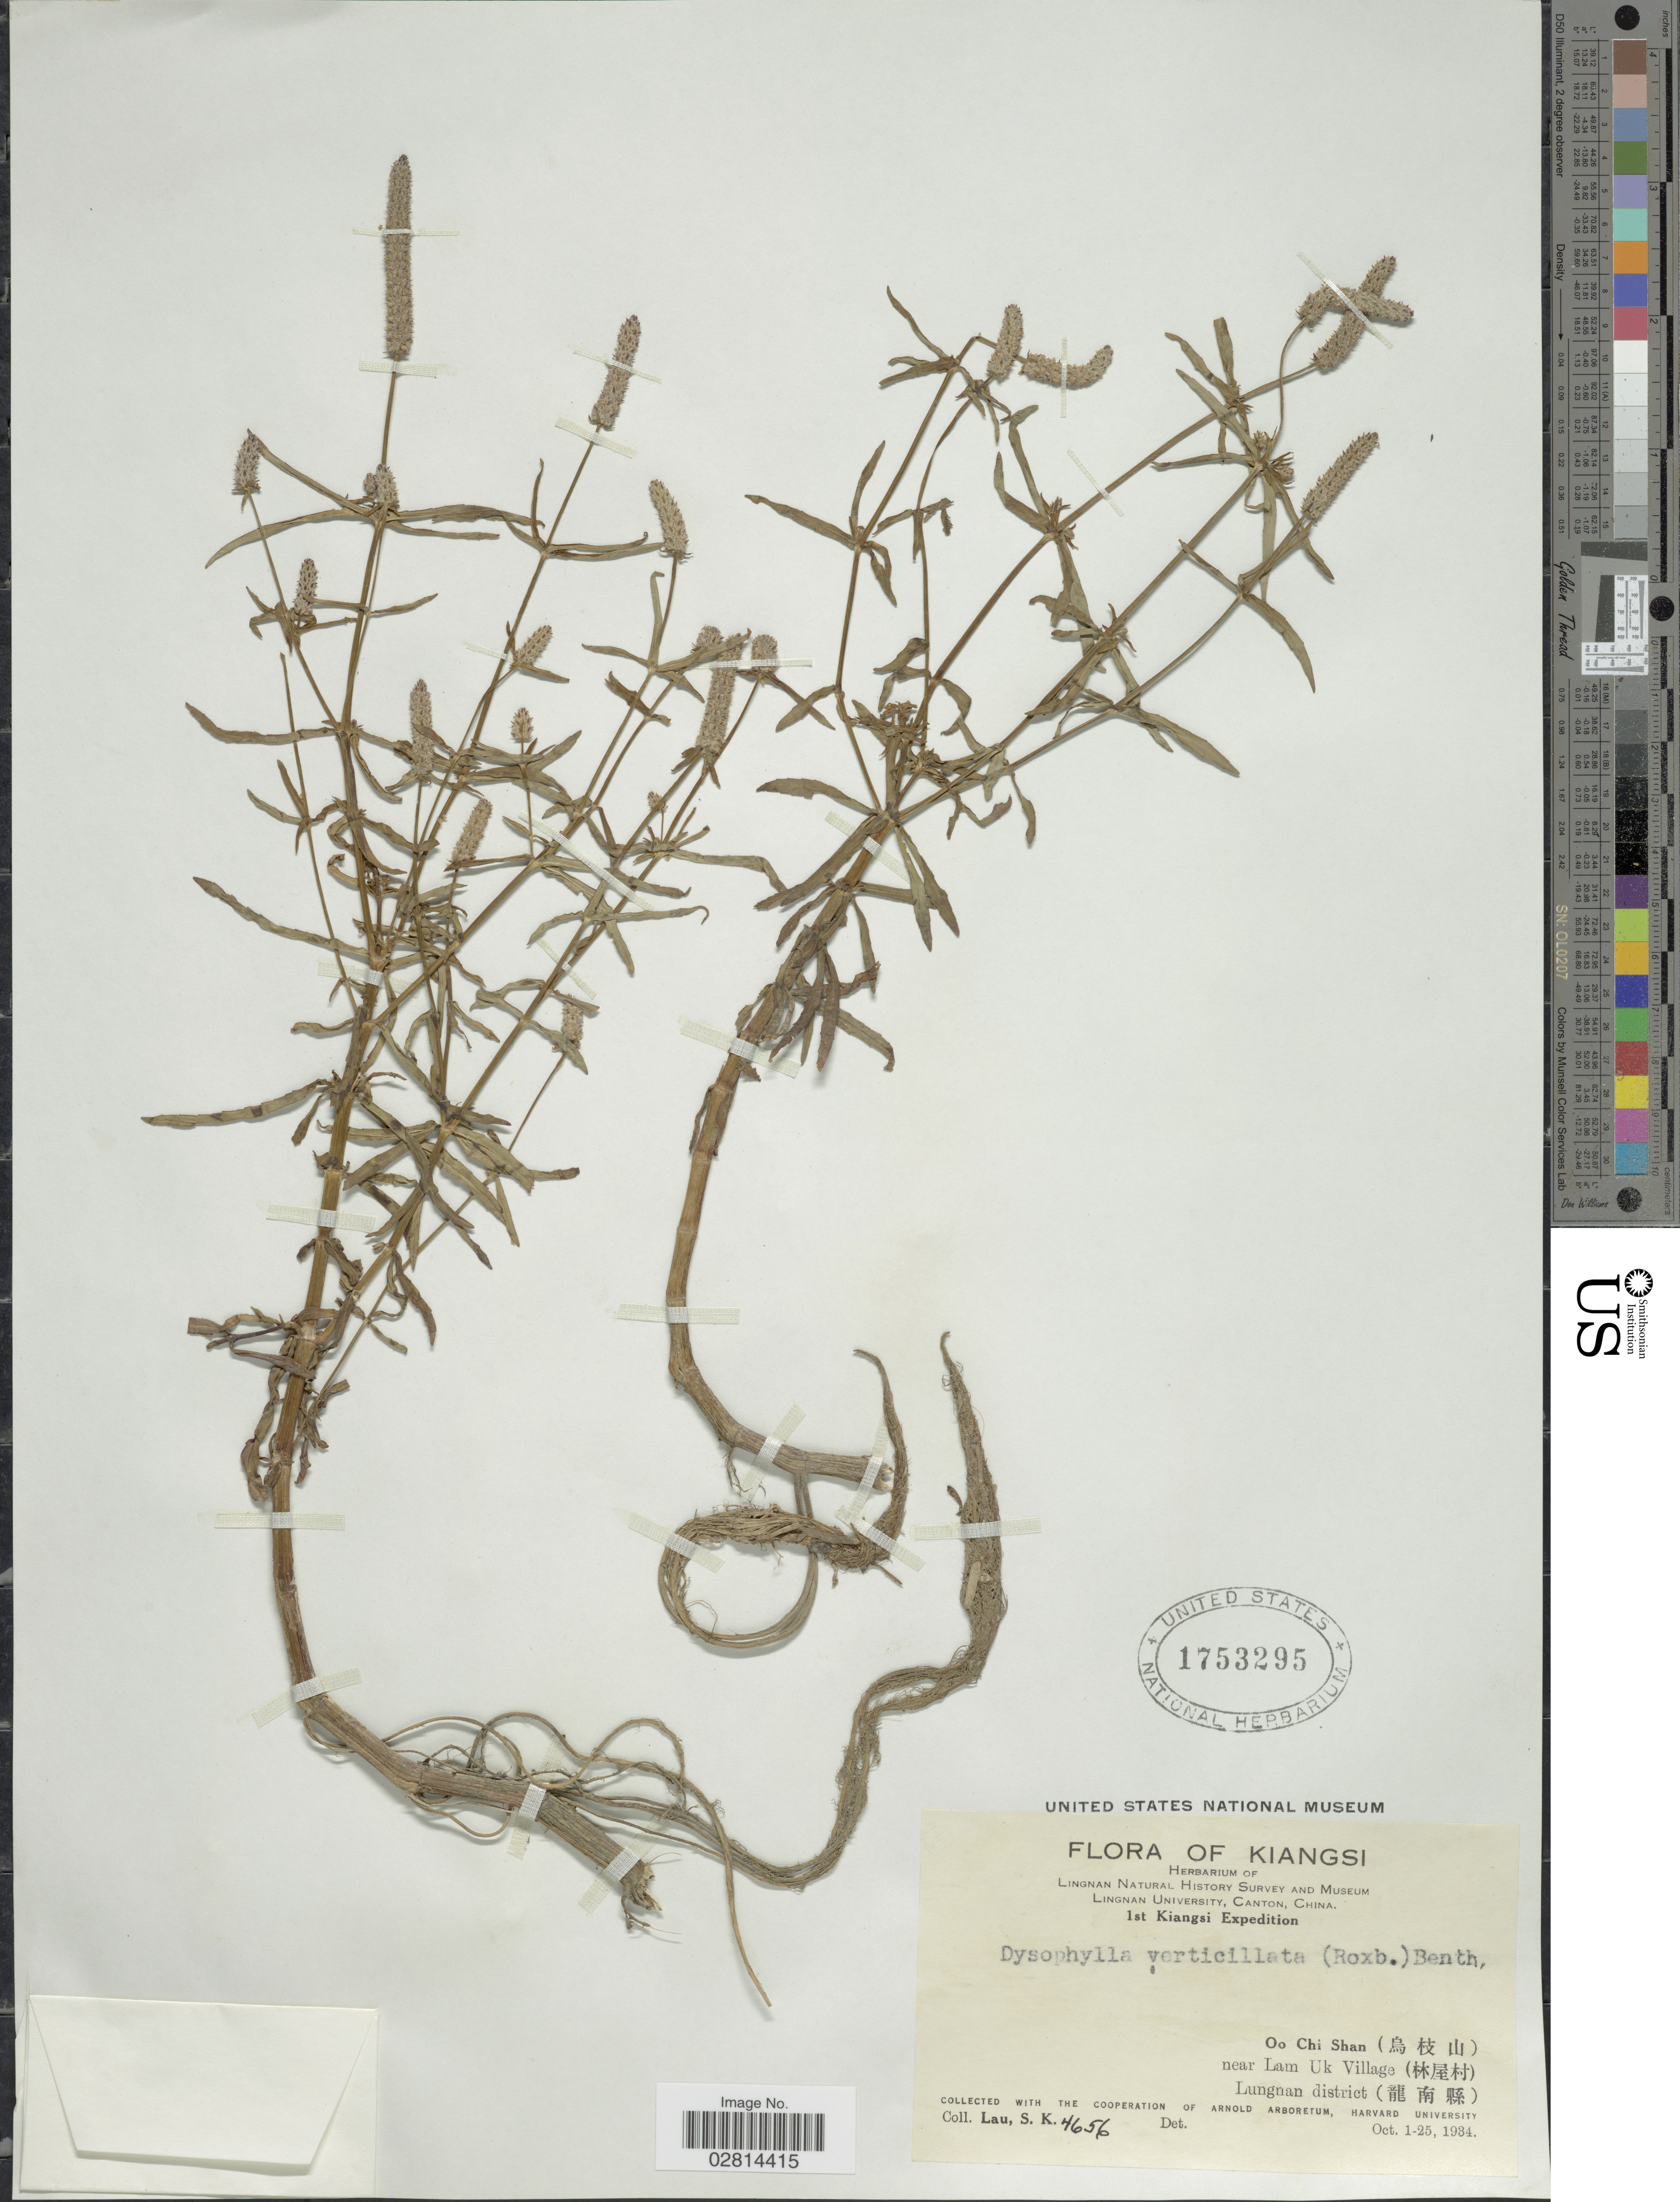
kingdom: Plantae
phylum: Tracheophyta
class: Magnoliopsida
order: Lamiales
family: Lamiaceae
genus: Pogostemon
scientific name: Pogostemon stellatus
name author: (Lour.) Kuntze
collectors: S. K. Lau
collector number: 4656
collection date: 1934-10-01/1934-10-25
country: China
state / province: Jiangxi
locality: Kiangsi. Oo Chi Shan (X) near Lam Uk Village (X). Lungnan district (X).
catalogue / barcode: US 1753295